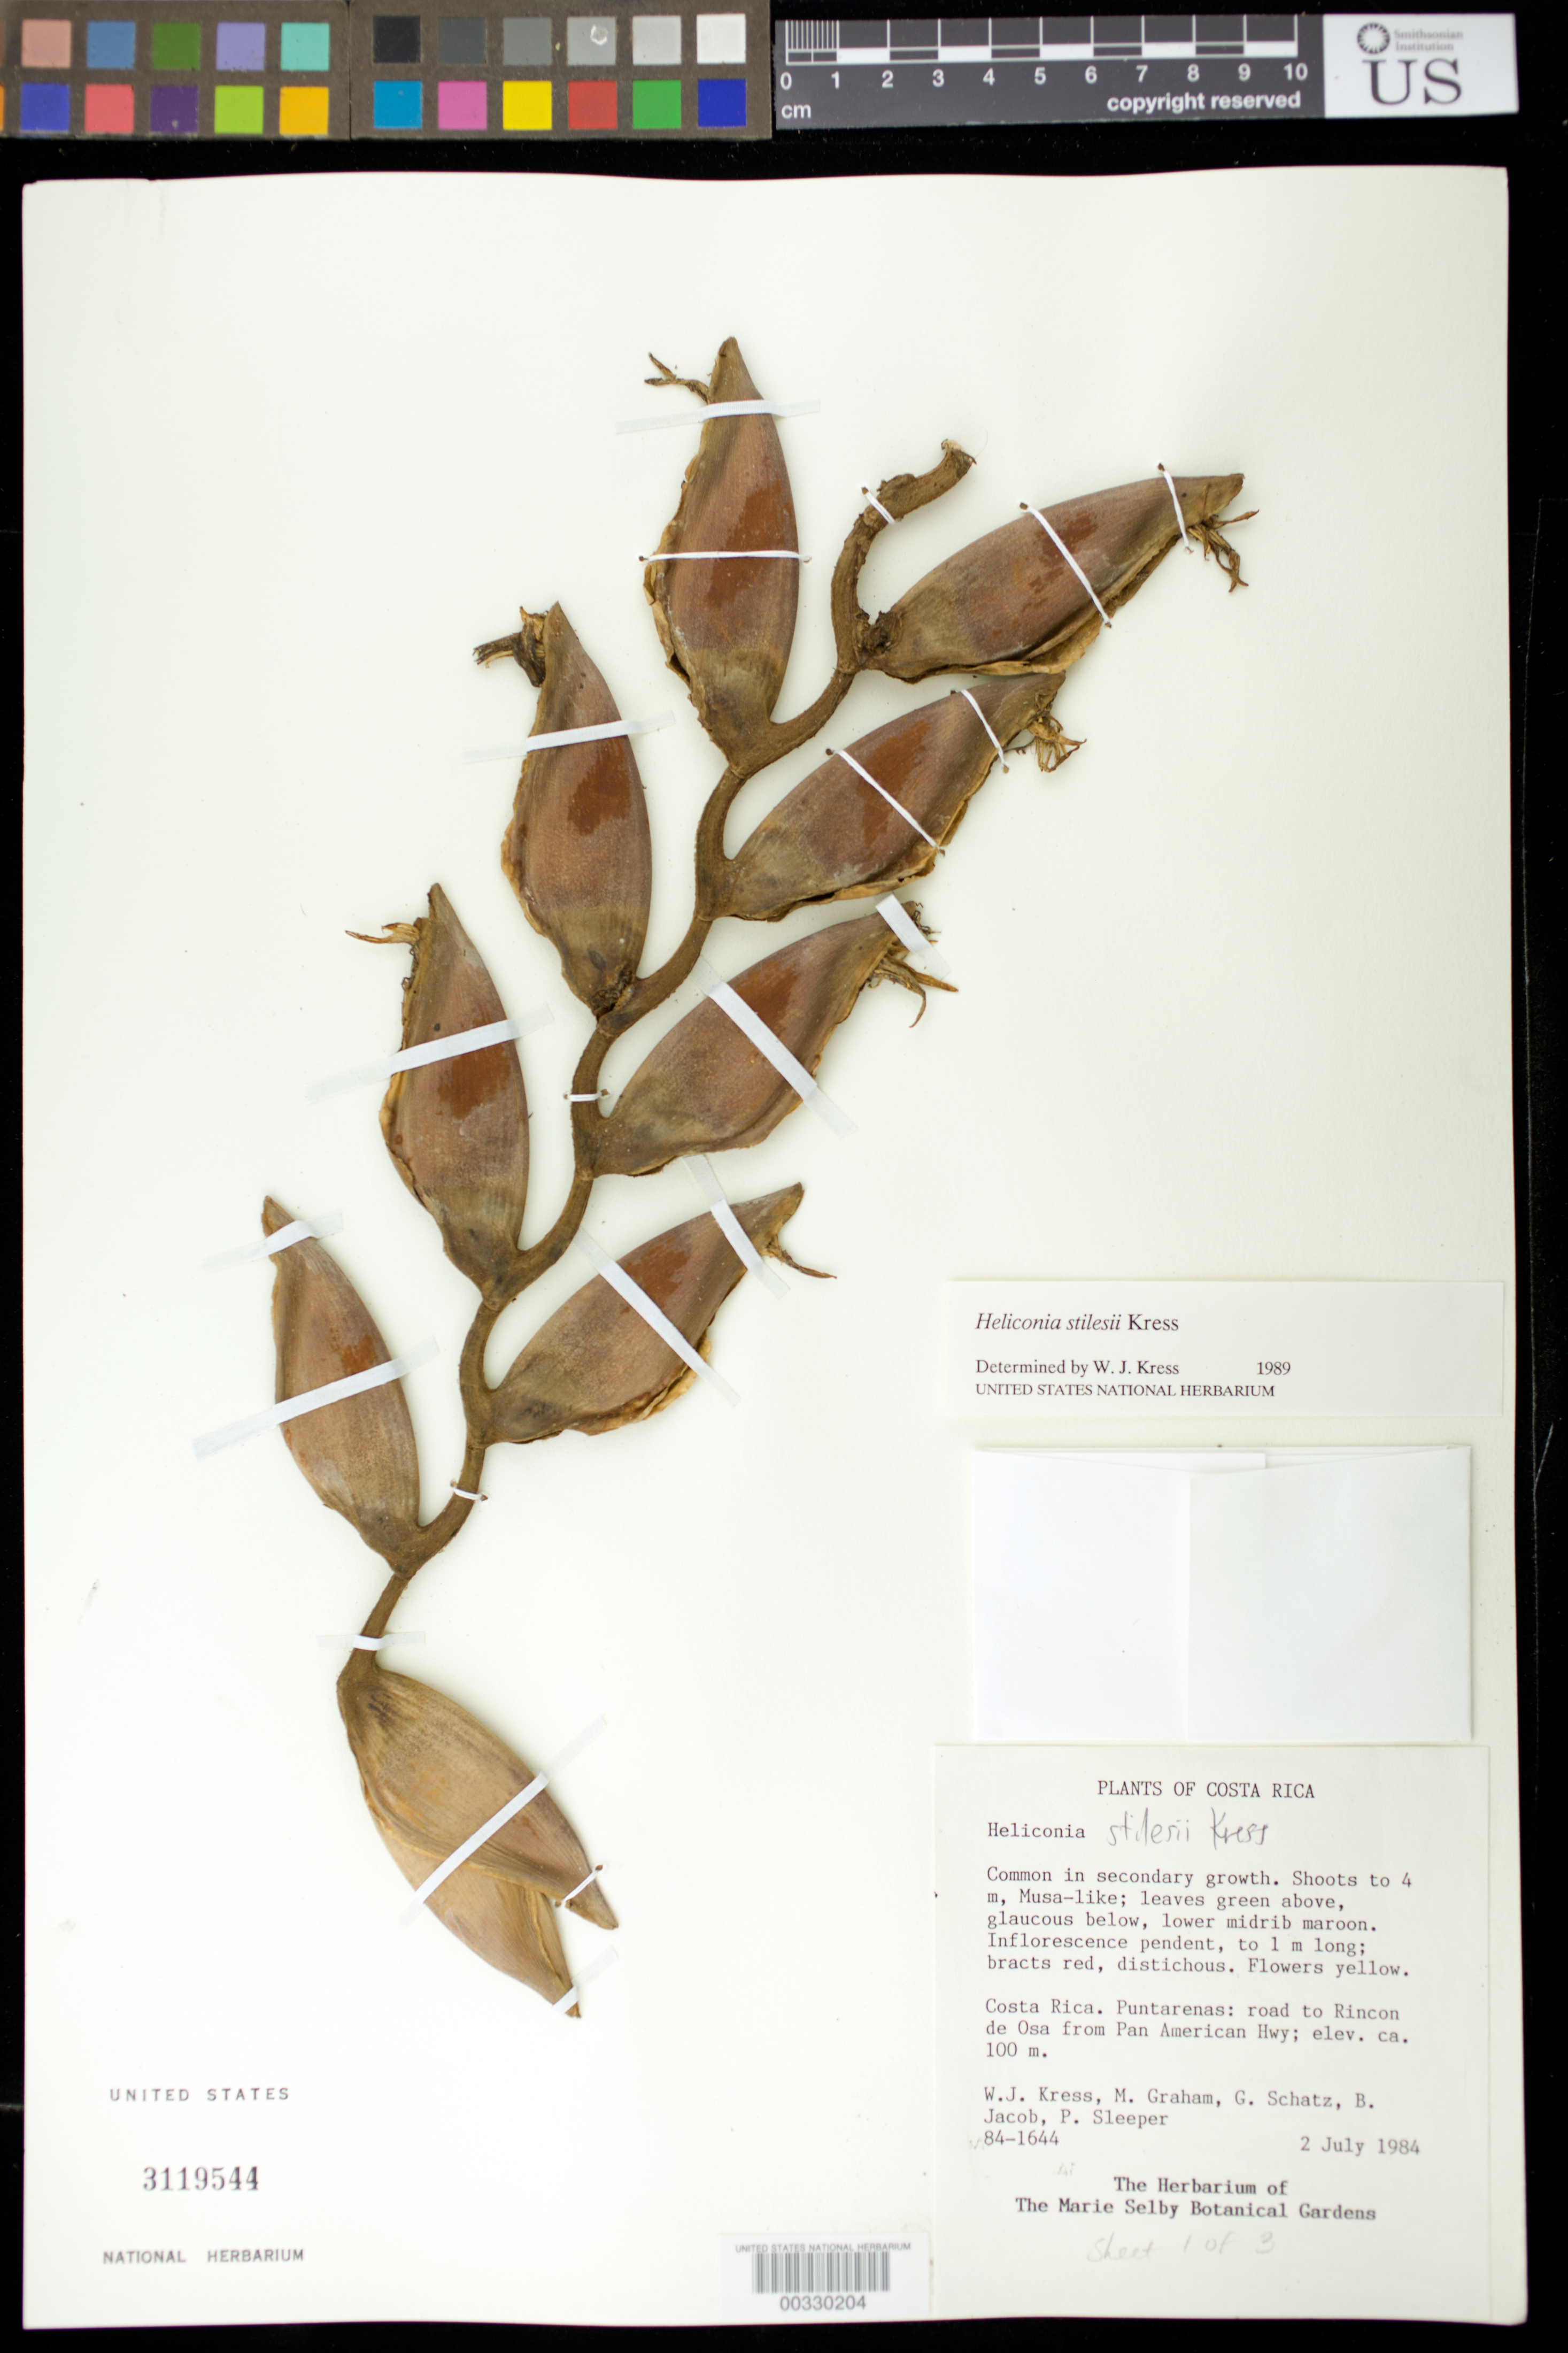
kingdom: Plantae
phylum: Tracheophyta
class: Liliopsida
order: Zingiberales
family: Heliconiaceae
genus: Heliconia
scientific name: Heliconia stilesii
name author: W.J. Kress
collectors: W. J. Kress, M. Graham, G. Schatz, B. Jacobs & P. Sleeper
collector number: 84-1644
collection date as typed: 02 Jul 1984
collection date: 1984-07-02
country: Costa Rica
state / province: Puntarenas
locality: Road to rincon de osa from pan american hwy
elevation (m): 100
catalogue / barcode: US 3119544